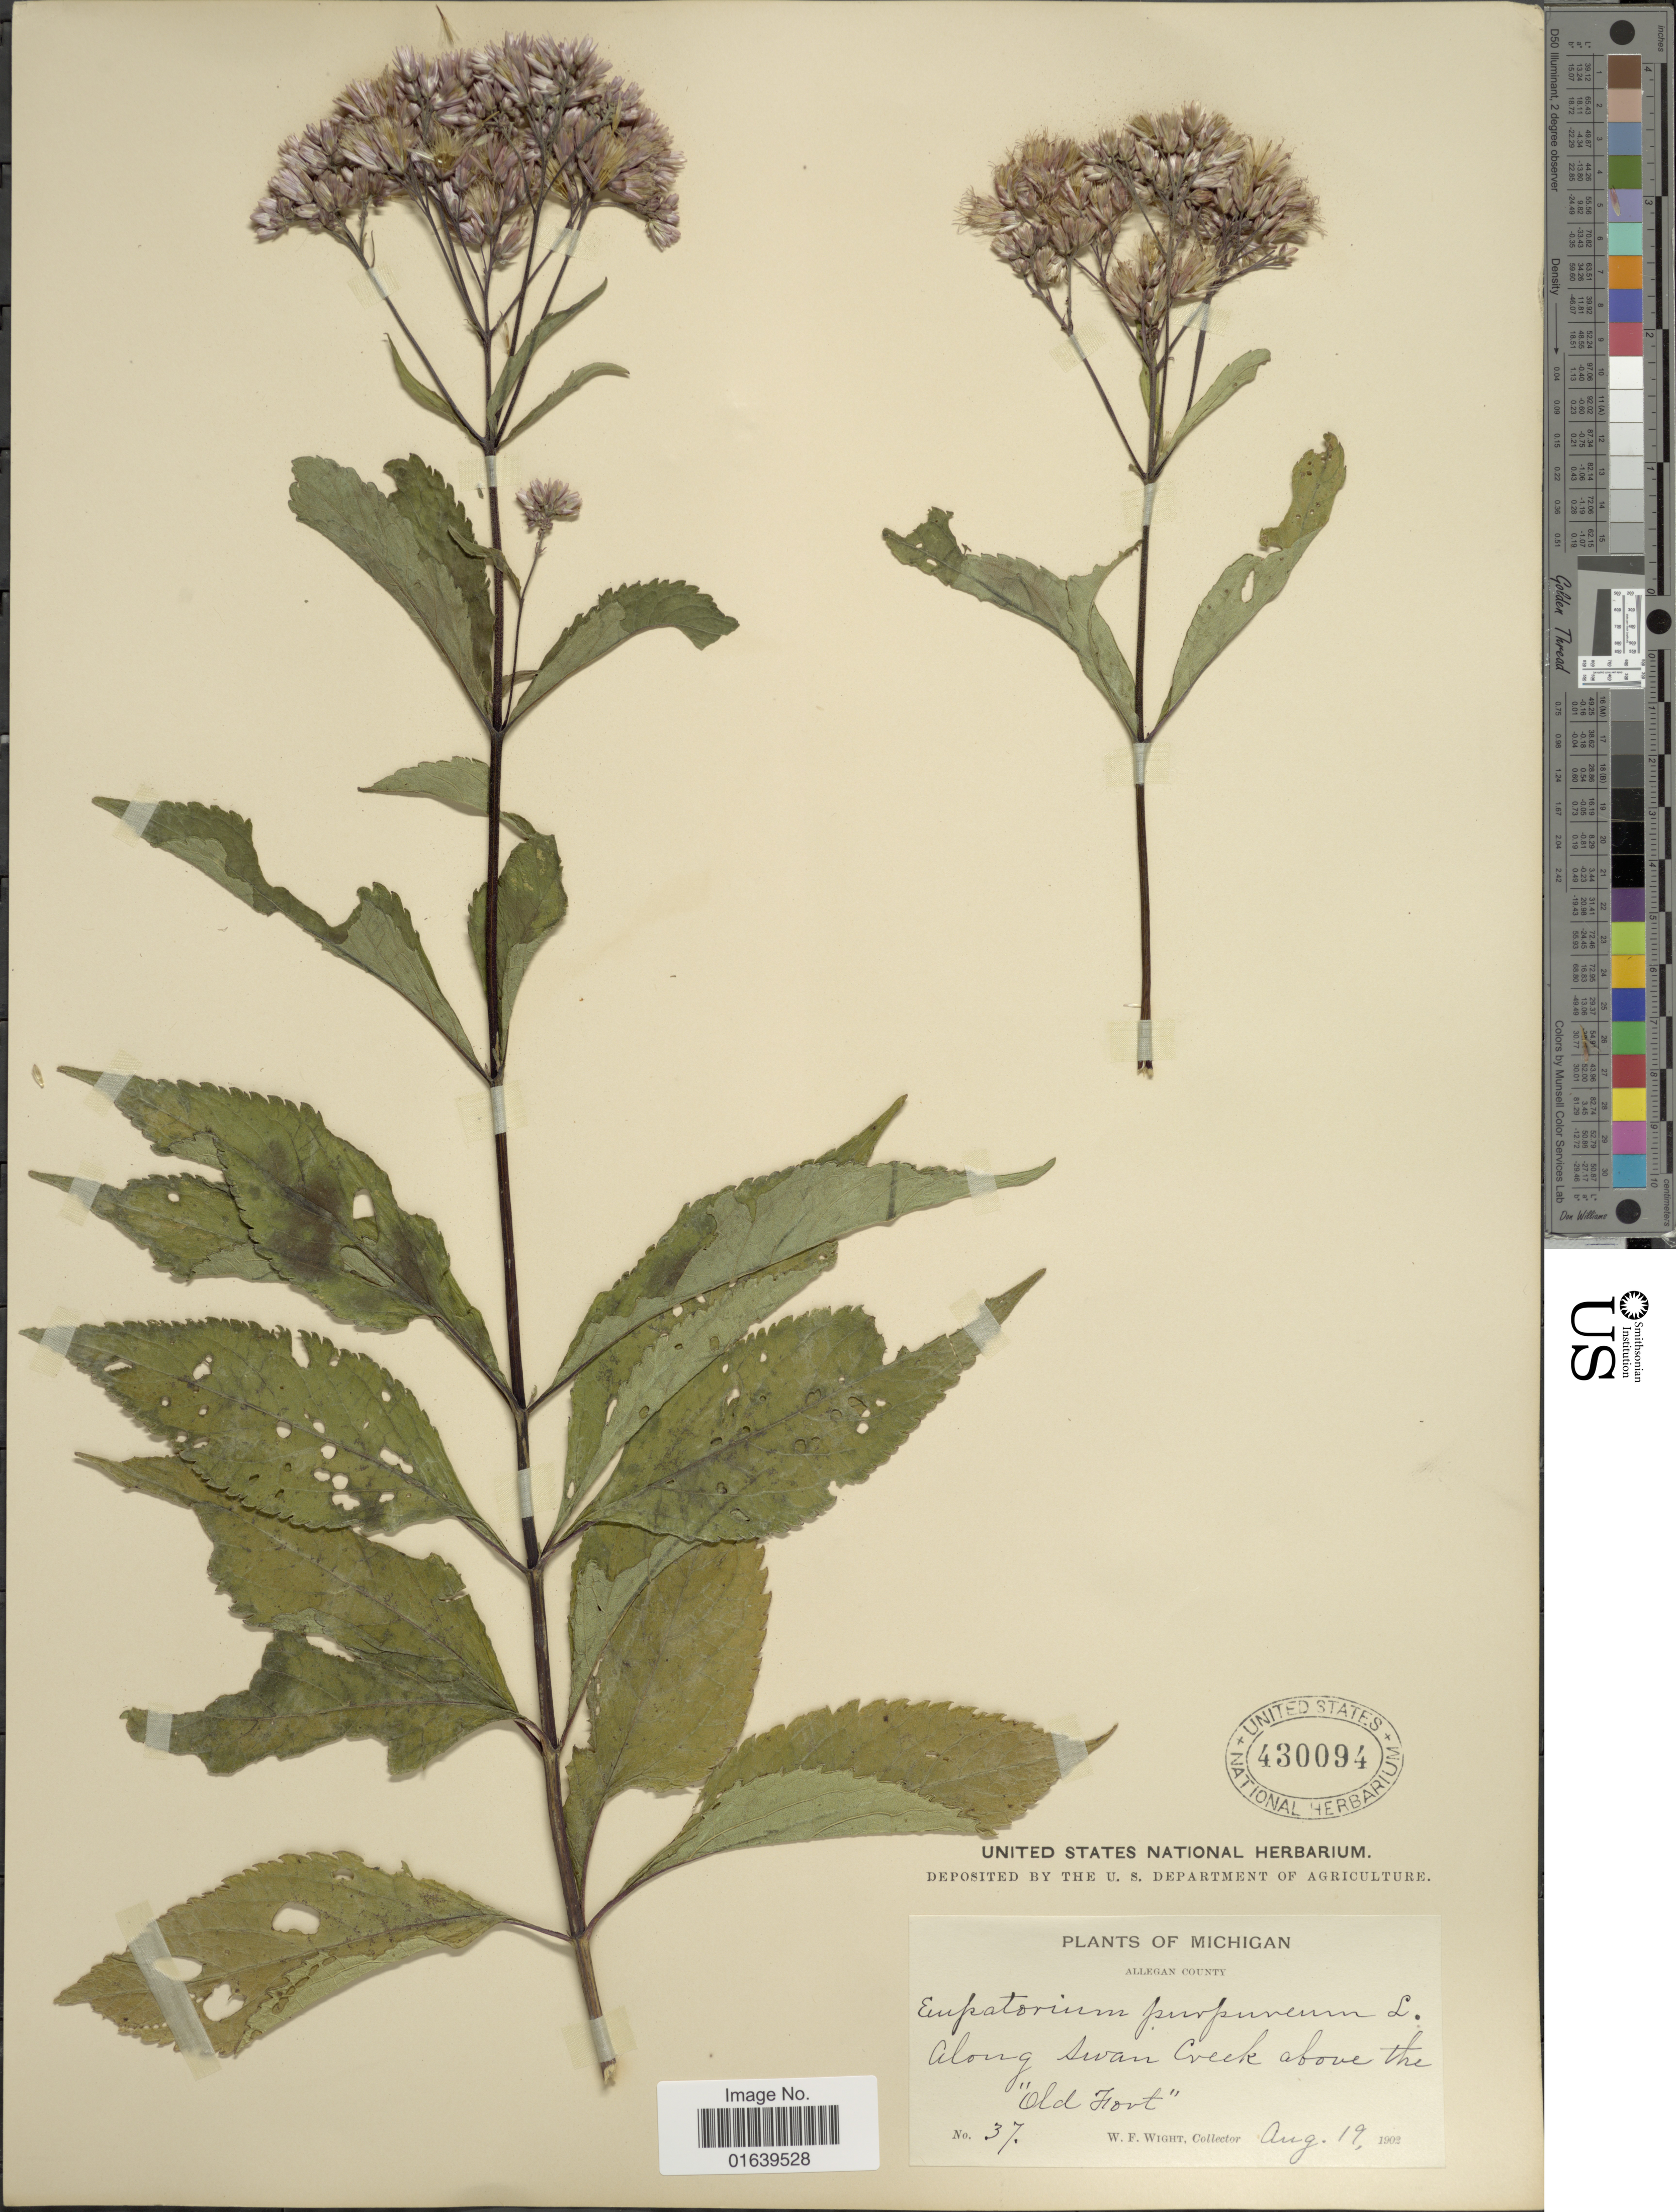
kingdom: Plantae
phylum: Tracheophyta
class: Magnoliopsida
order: Asterales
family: Asteraceae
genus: Eupatorium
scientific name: Eupatorium maculatum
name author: L.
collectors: W. Wight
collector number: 37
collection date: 1902-08-19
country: United States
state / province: Michigan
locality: Allegan County, along Swan Creek above the "Old Fort"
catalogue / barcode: US 430094